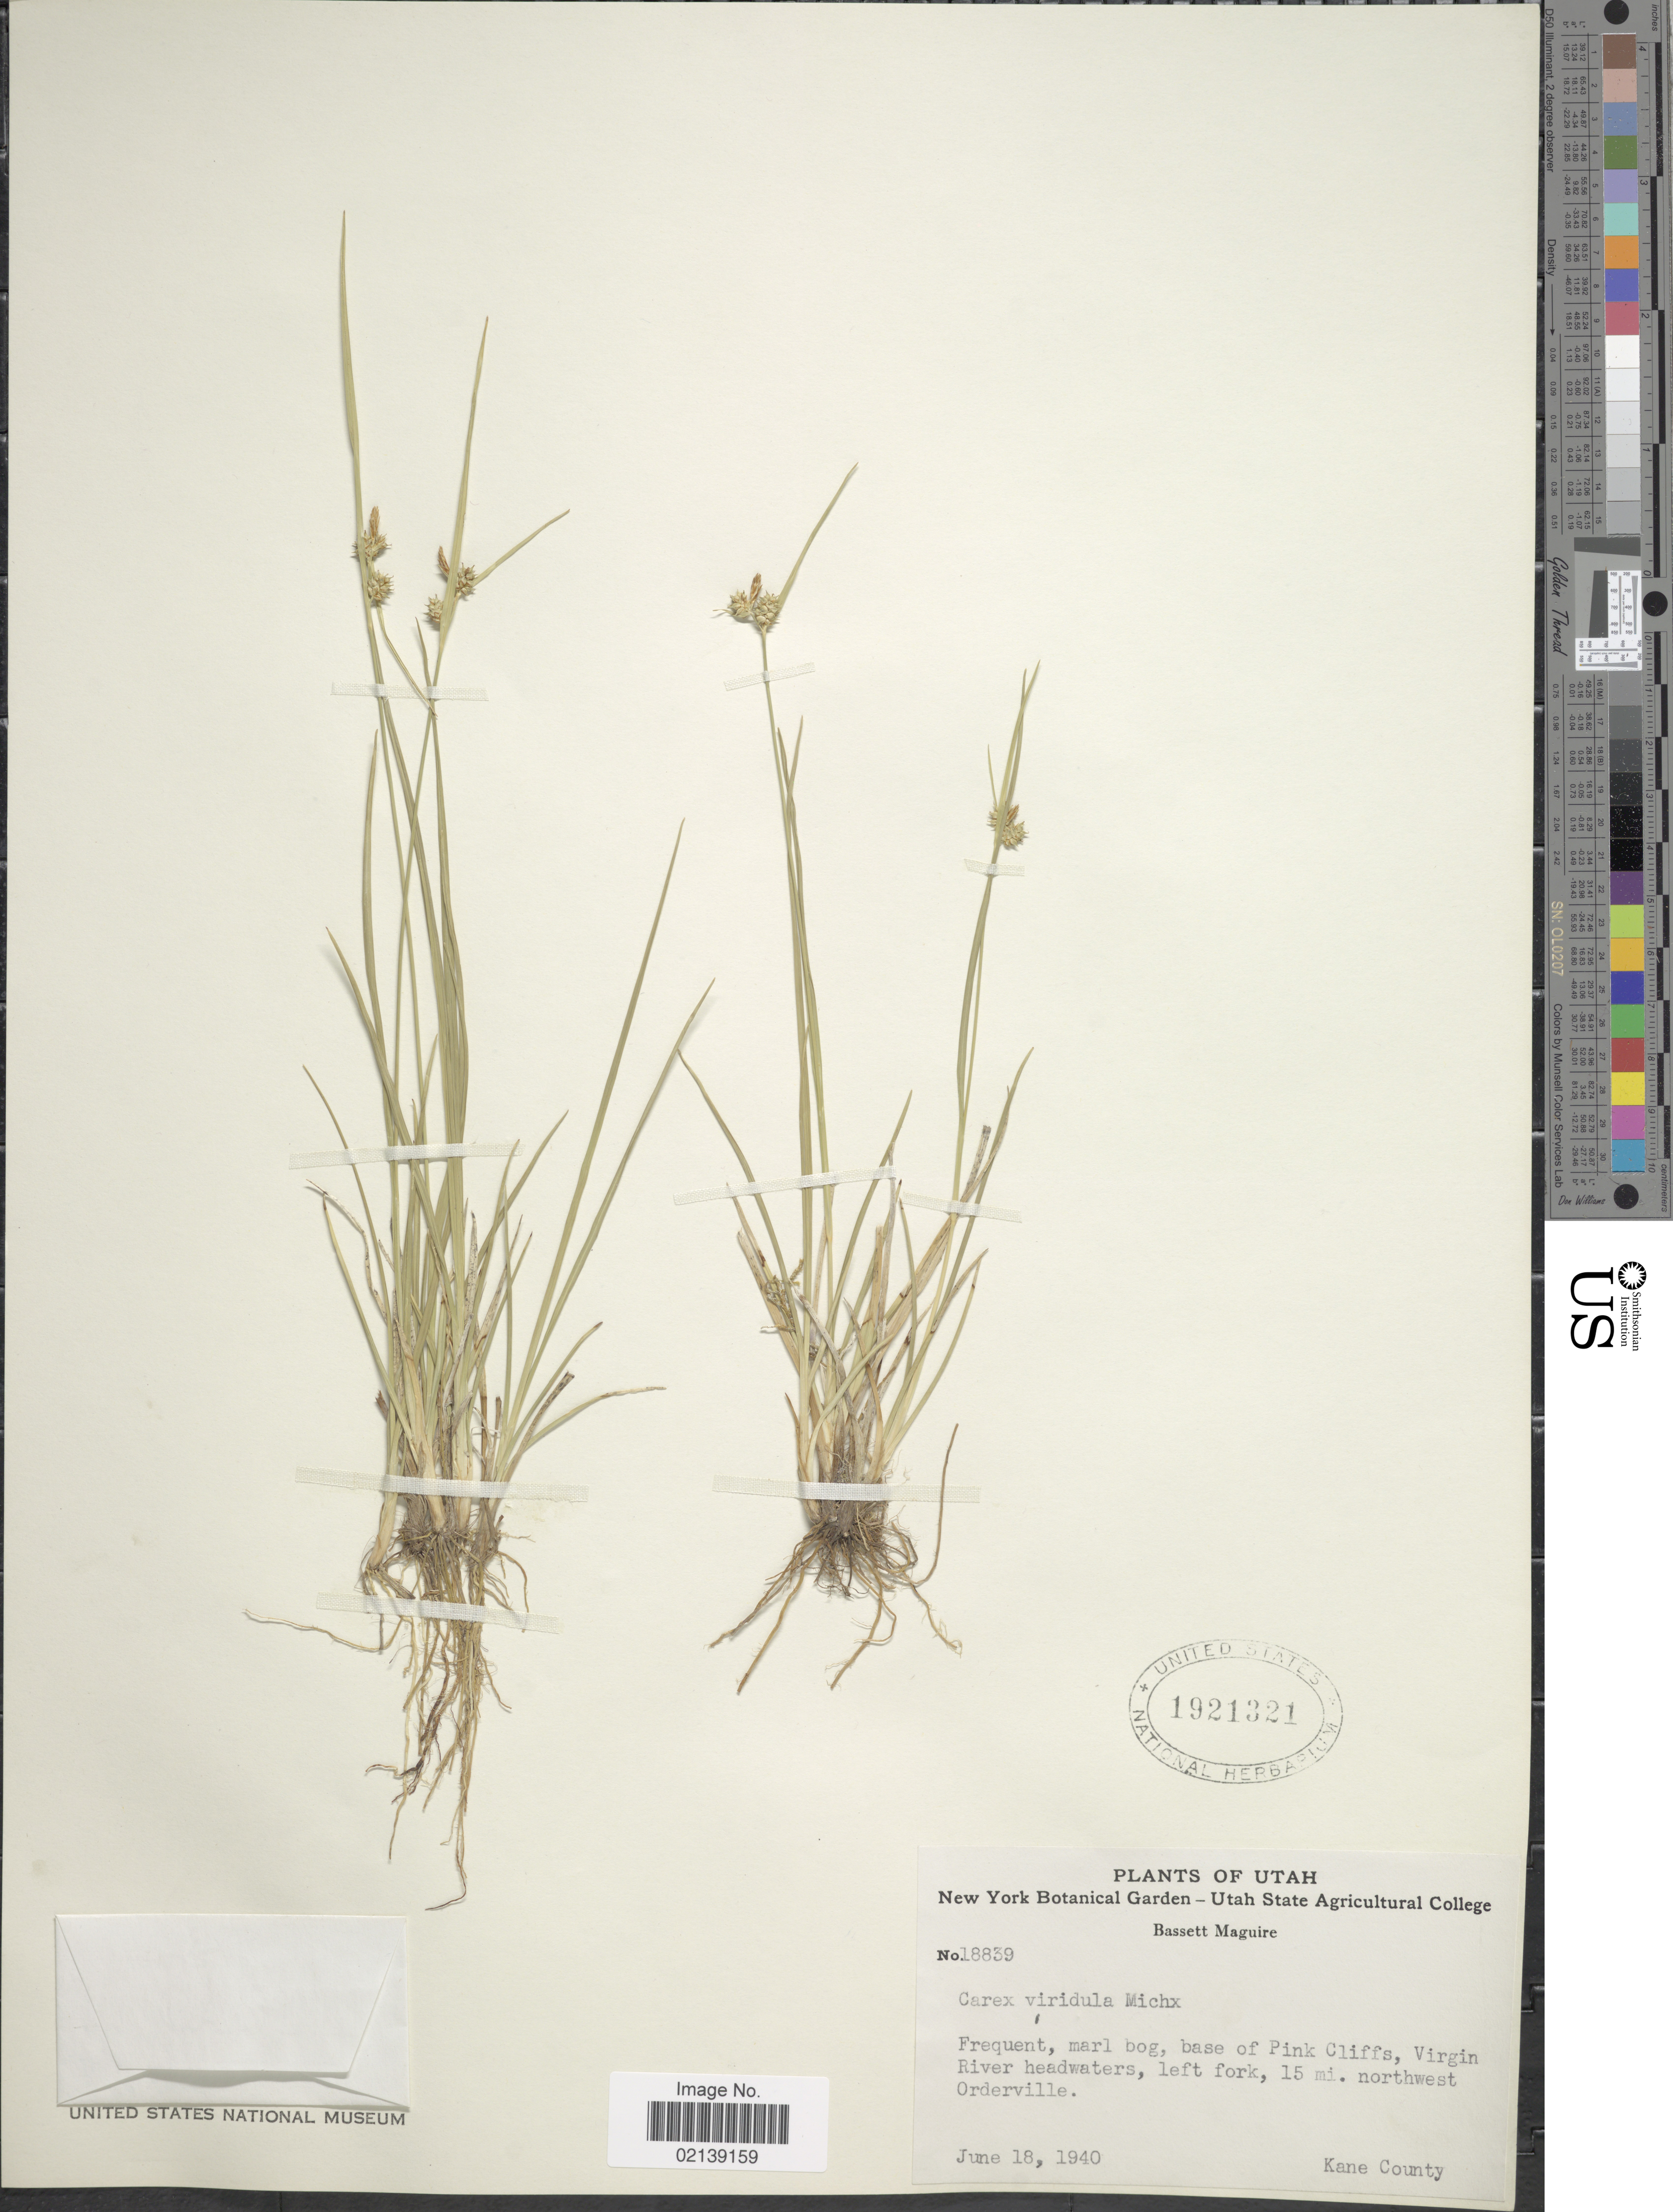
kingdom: Plantae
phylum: Tracheophyta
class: Liliopsida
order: Poales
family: Cyperaceae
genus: Carex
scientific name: Carex oederi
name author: Retz.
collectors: B. Maguire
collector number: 18839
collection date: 1940-06-18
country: United States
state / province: Utah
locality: Base of Pink Cliffs, Virgin River headwaters, left fork, 15 mi. northwest Orderville, Kane County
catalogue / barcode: US 1921321